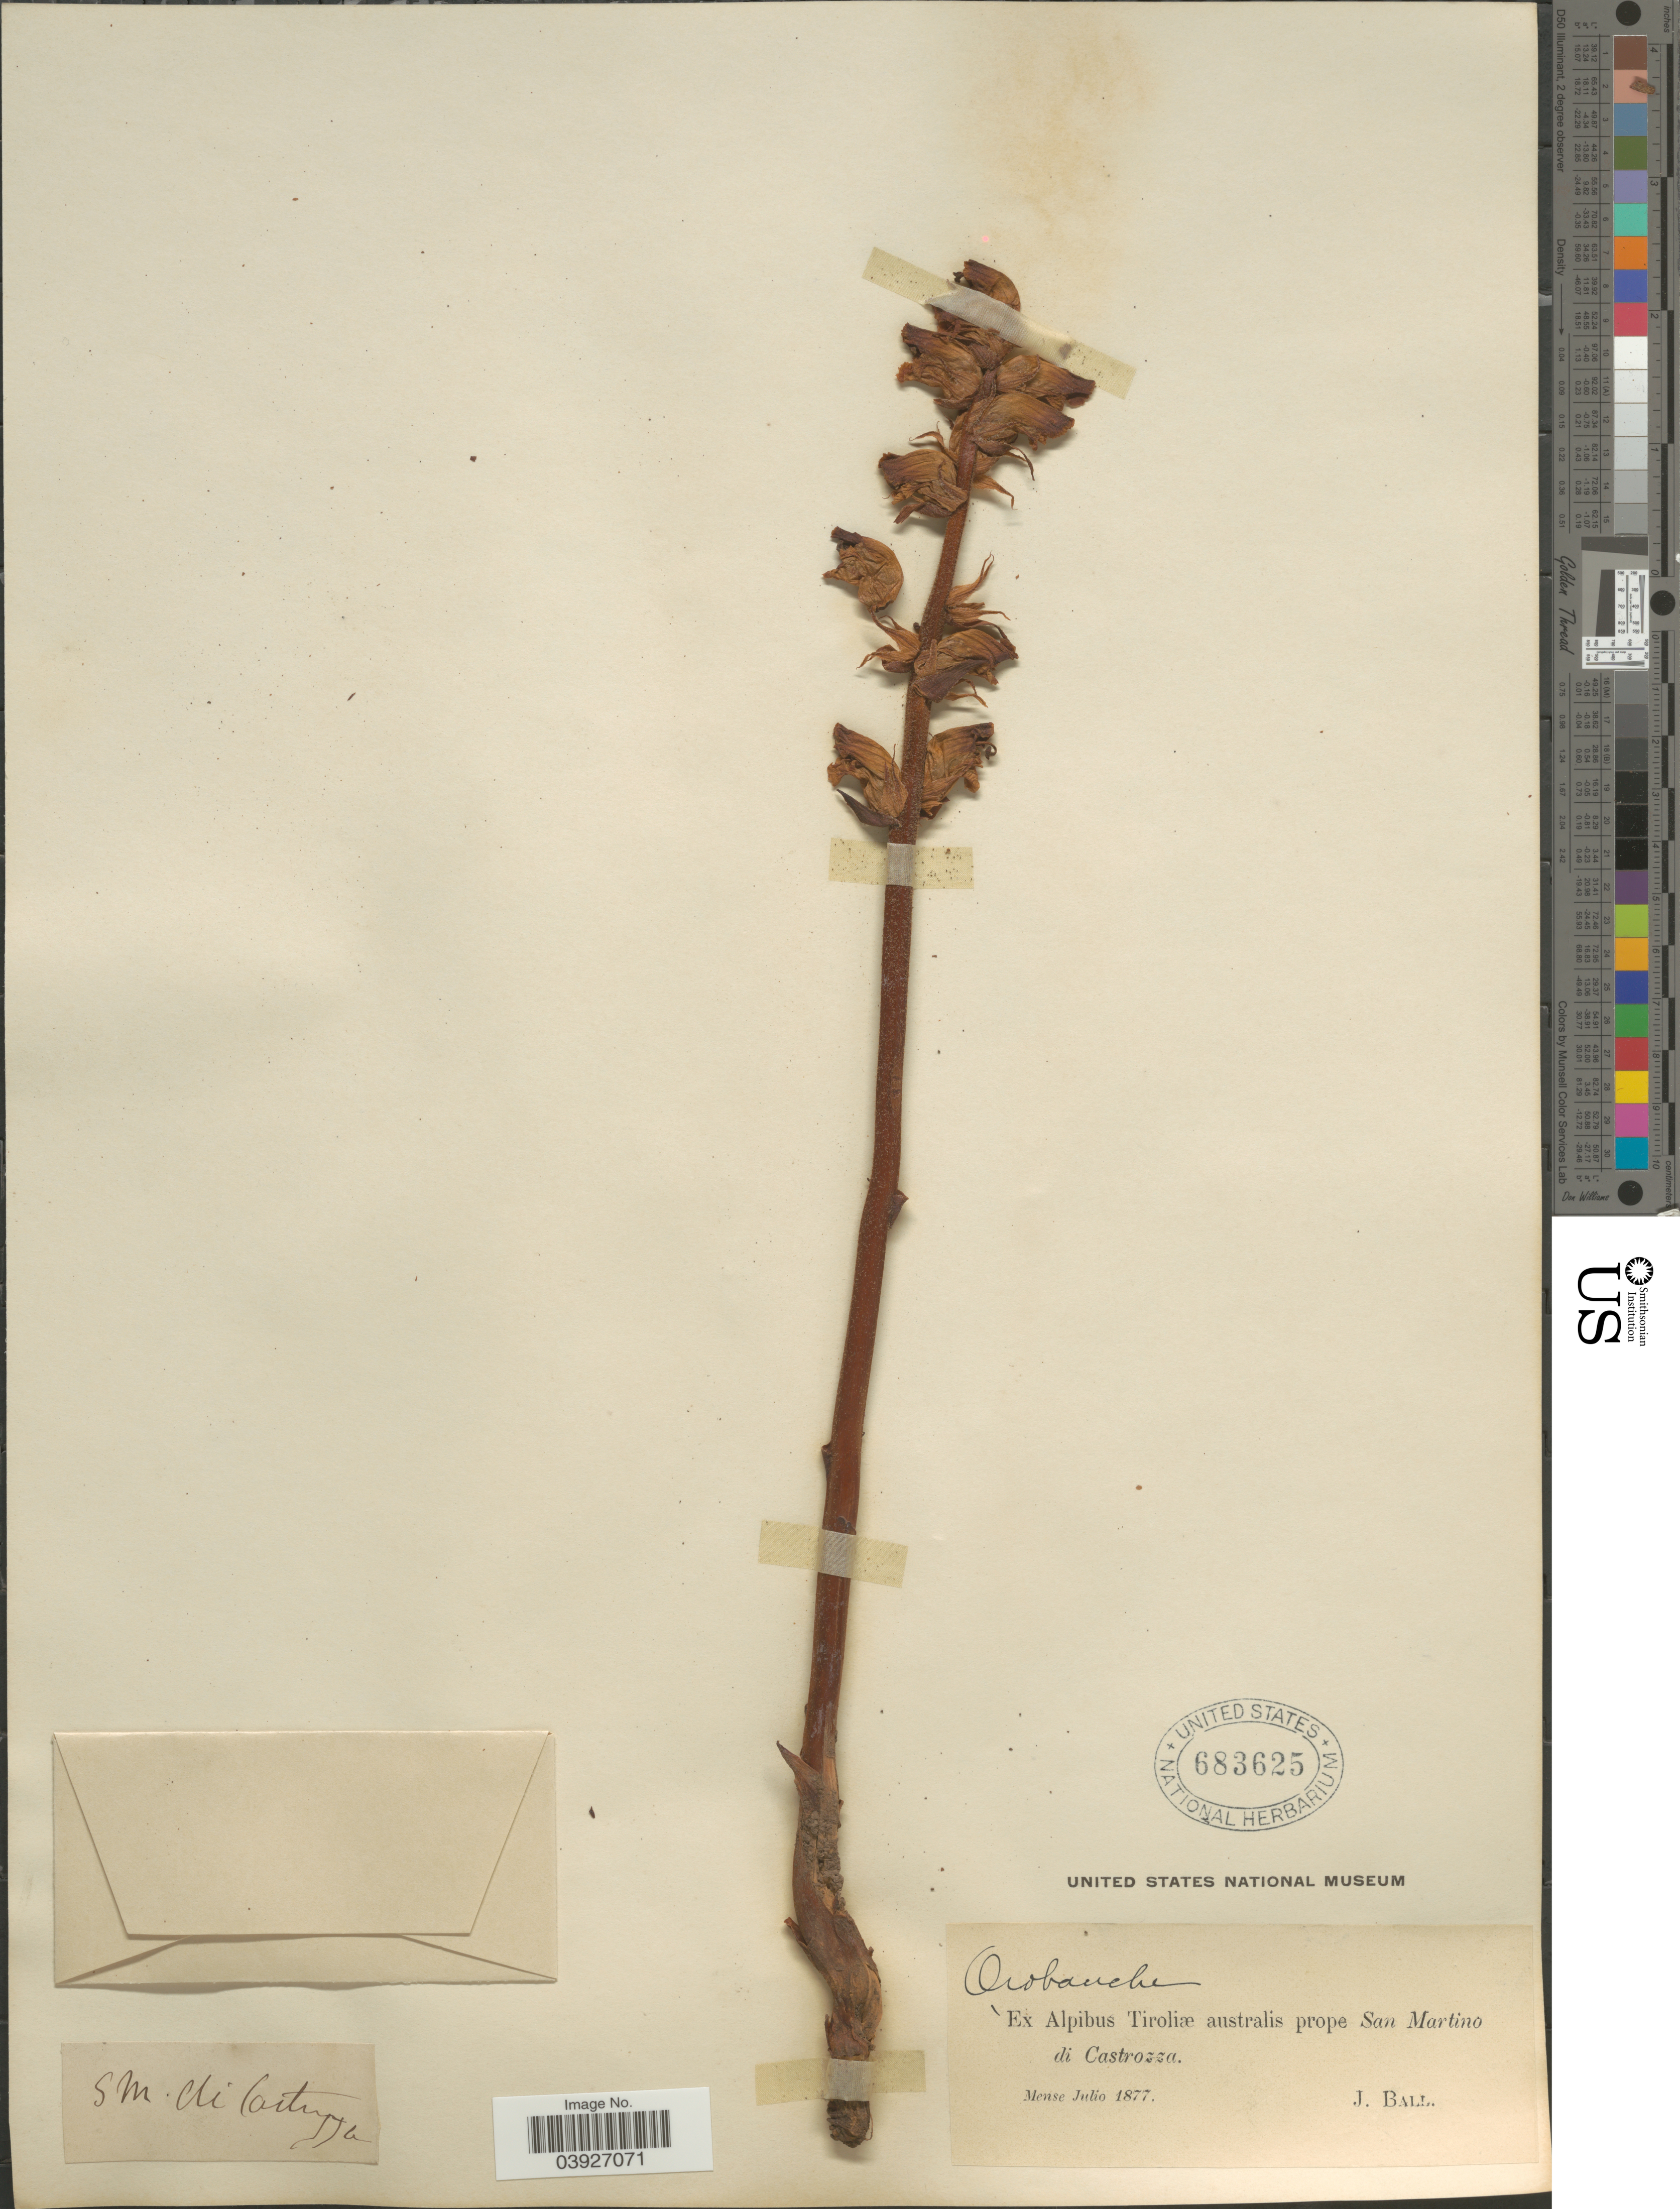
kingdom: Plantae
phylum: Tracheophyta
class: Magnoliopsida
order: Lamiales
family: Orobanchaceae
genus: Orobanche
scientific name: Orobanche sp.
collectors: J. Ball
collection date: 1877-07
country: Italy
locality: Ex Alpibus Tiroliæ australis prope San Martino di Castrozza.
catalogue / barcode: US 683625